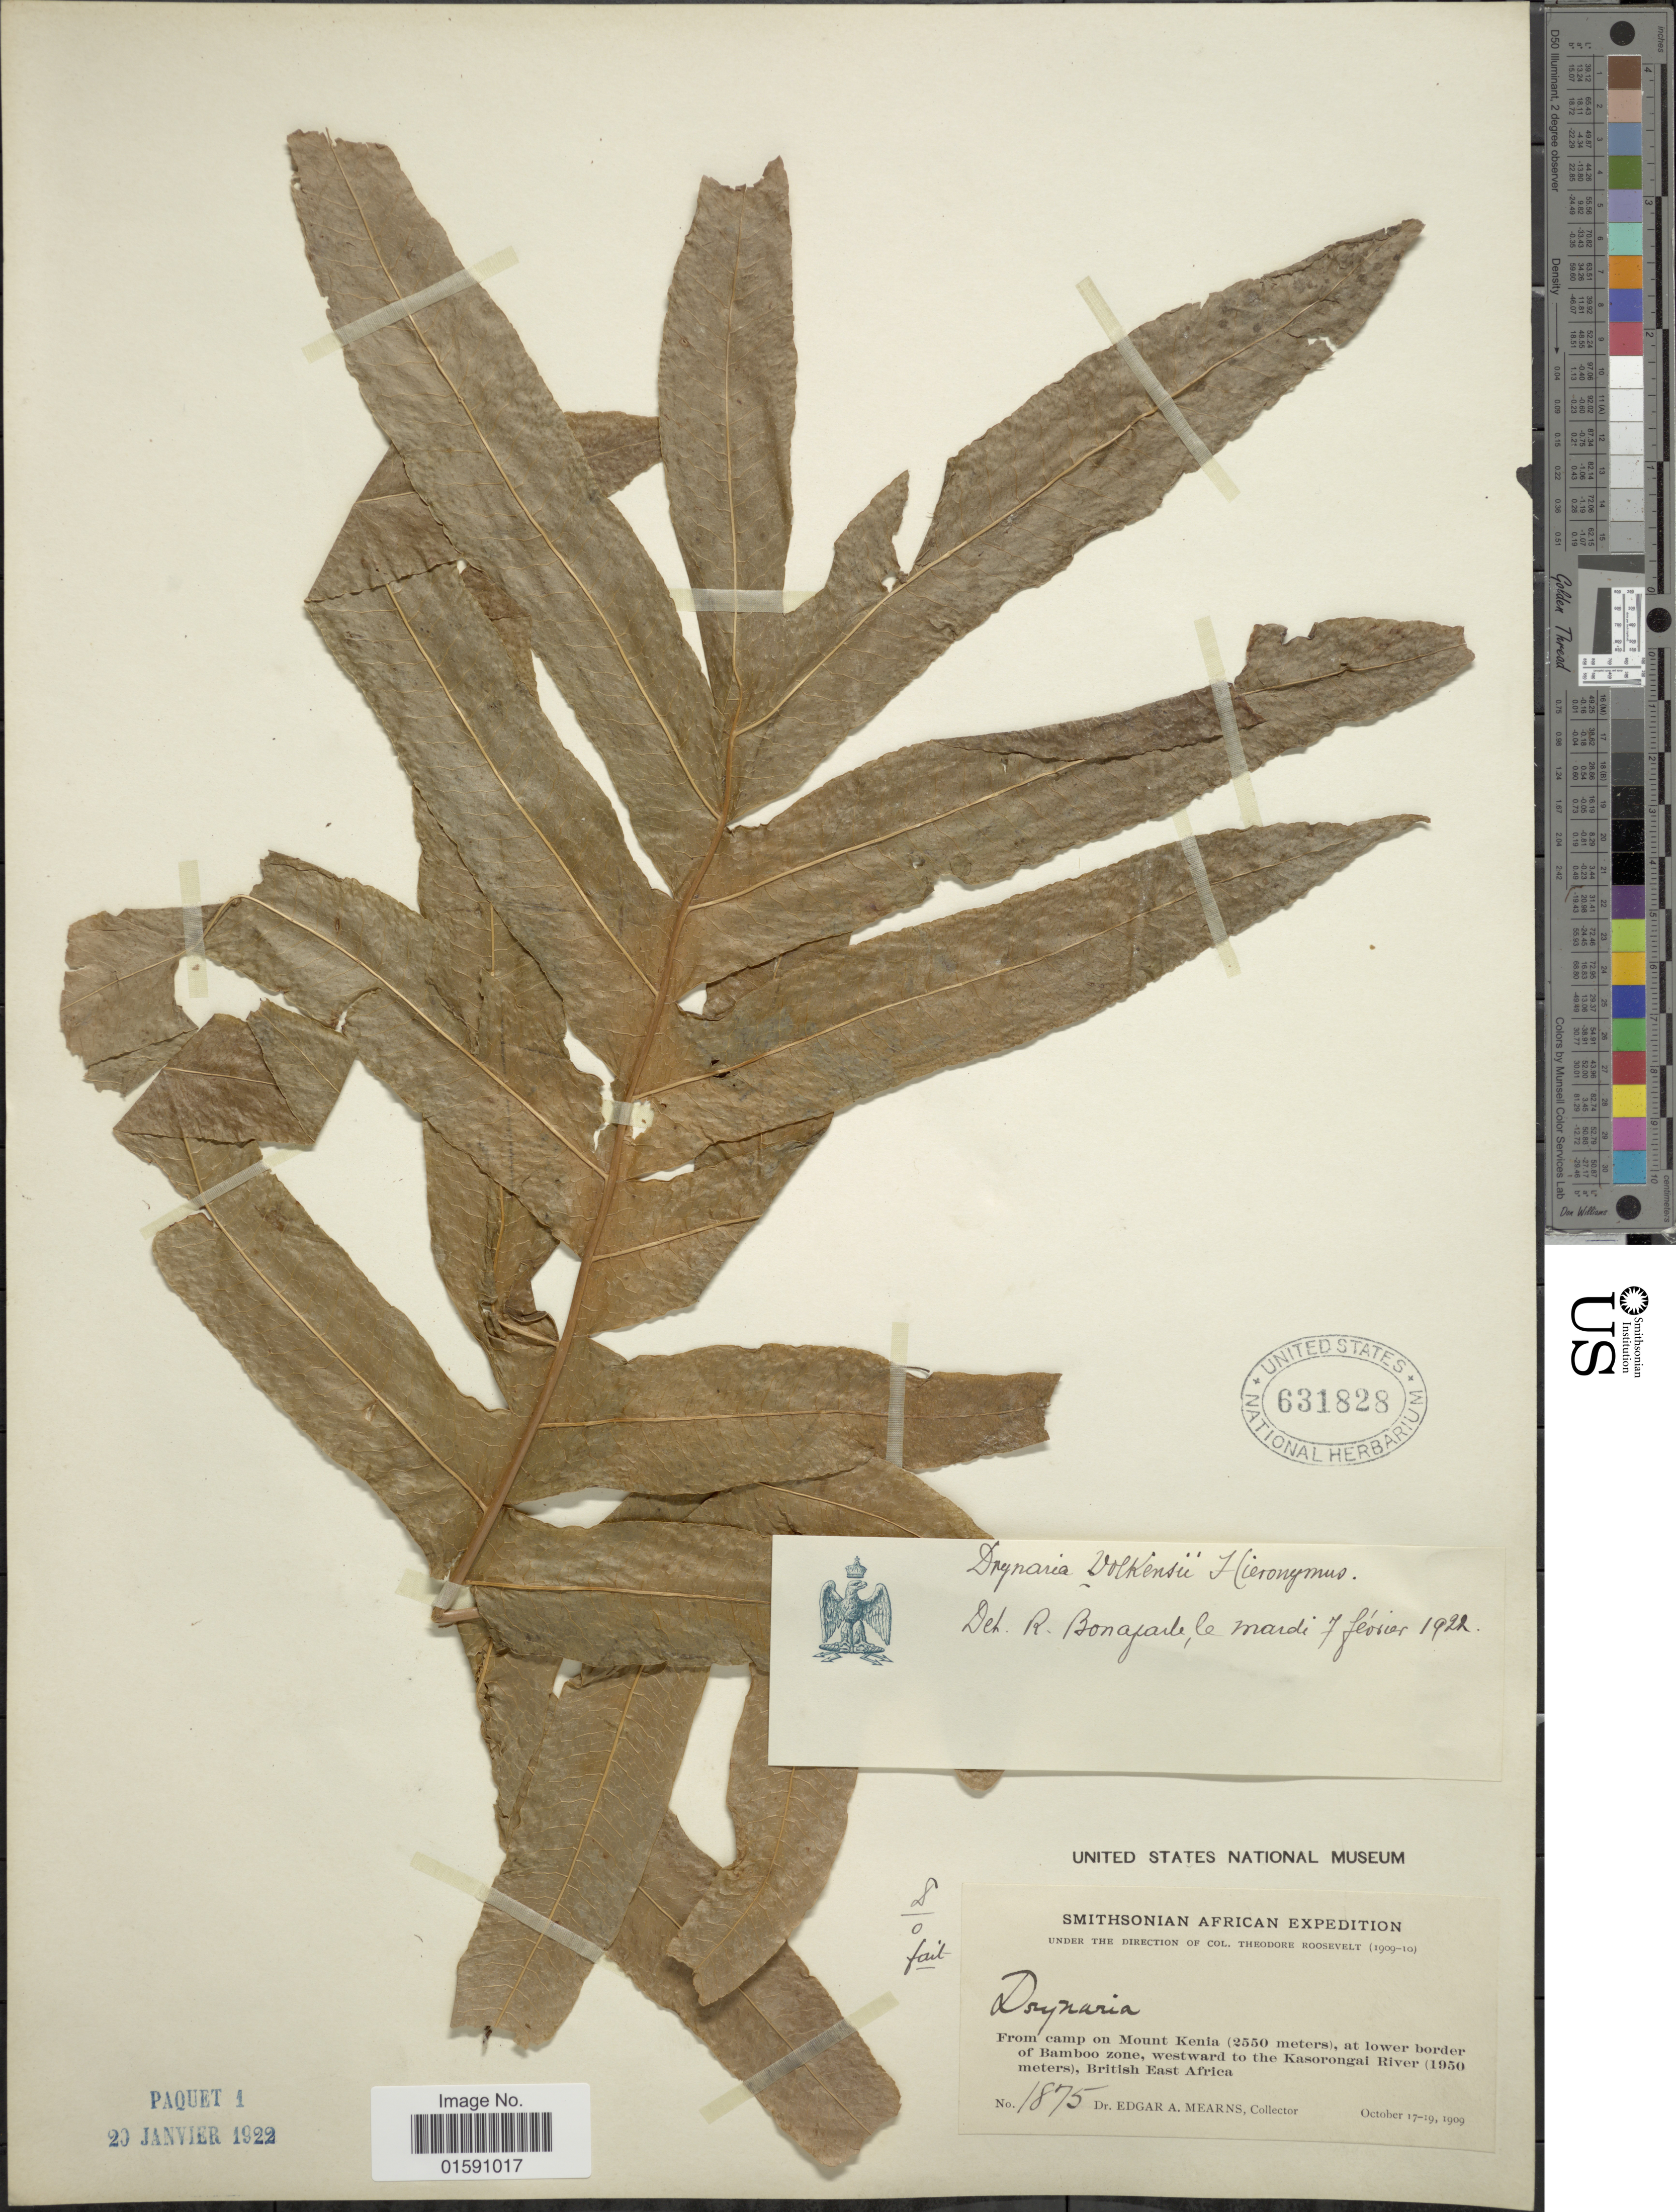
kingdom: Plantae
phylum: Tracheophyta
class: Polypodiopsida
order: Polypodiales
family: Polypodiaceae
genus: Drynaria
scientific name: Drynaria volkensii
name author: Hieron.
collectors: E. A. Mearns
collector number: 1875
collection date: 1909-10-17/1909-10-19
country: Kenya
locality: From camp on Mount Kenia ( 2550 meters), at lower border of Bamboo zone, westward to the Kasorongai River, British East Africa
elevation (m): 1950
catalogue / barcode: US 631828